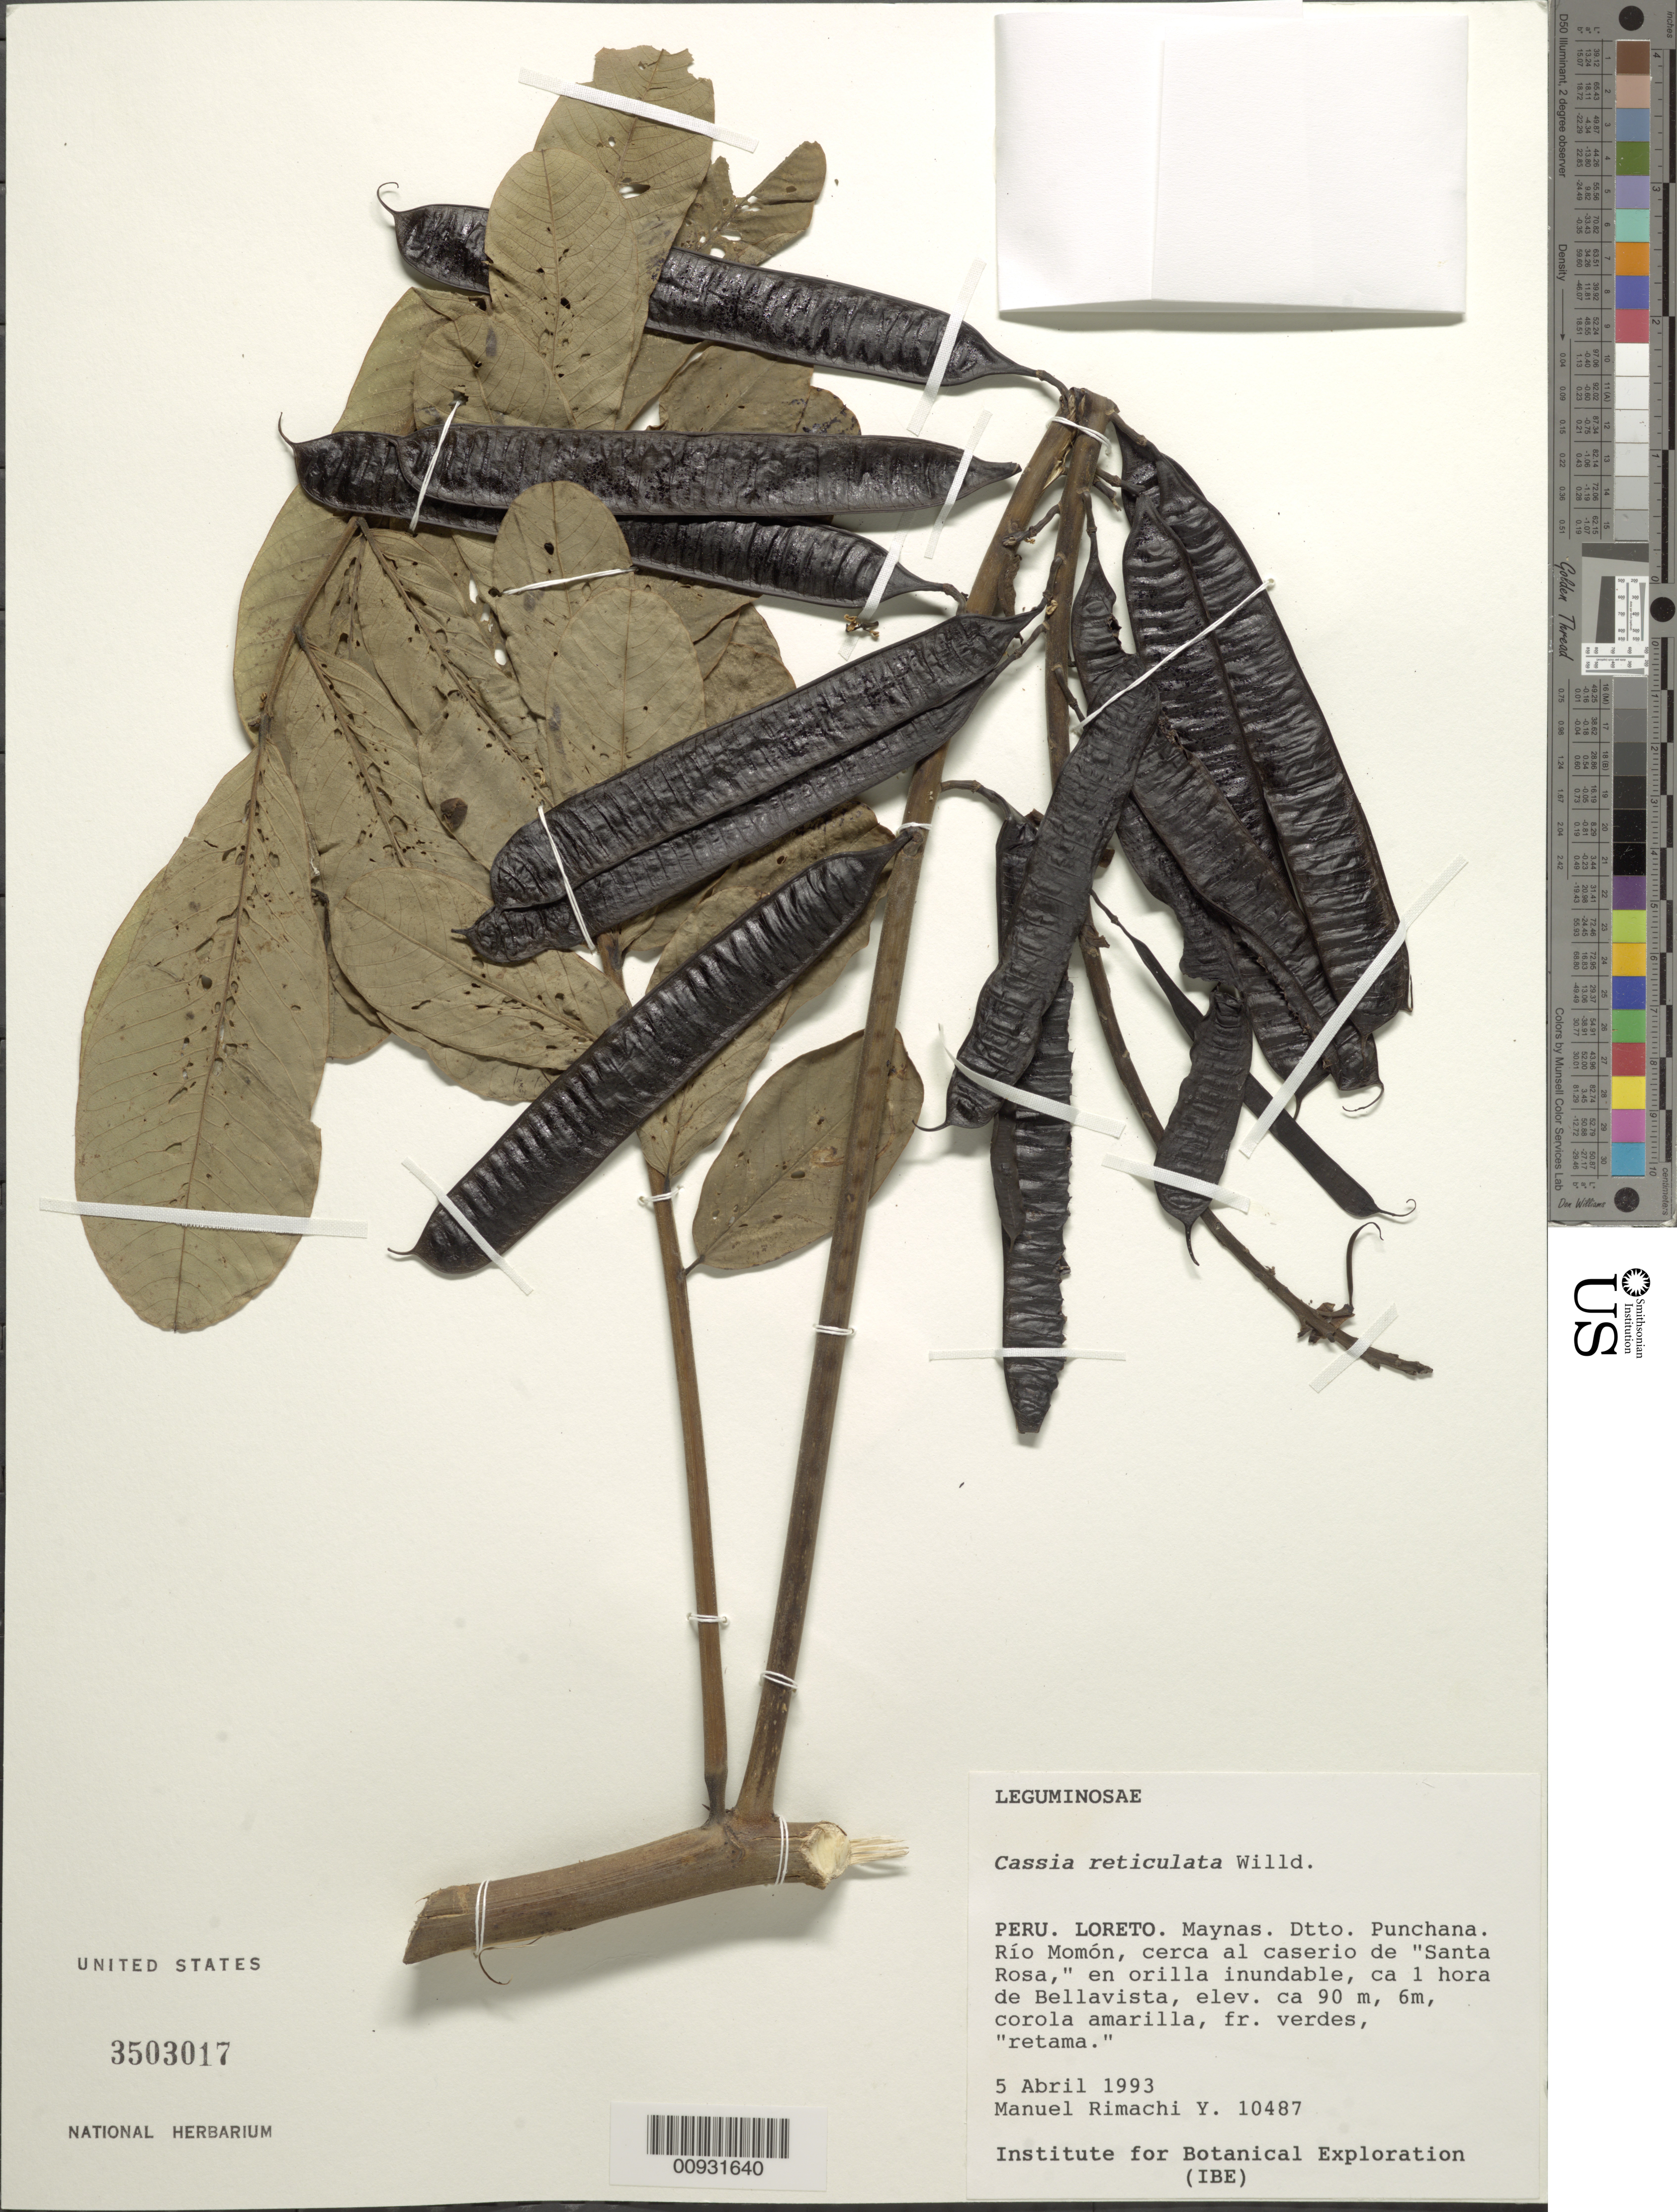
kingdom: Plantae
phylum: Tracheophyta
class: Magnoliopsida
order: Fabales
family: Fabaceae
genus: Senna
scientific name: Senna reticulata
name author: (Willd.) H.S. Irwin & Barneby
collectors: M. Rimachi Y.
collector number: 10487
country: Peru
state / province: Loreto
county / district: Maynas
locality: Punchana, Rio Momon, cerca al caserio de Santa Rosa.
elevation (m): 90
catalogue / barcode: US 3503017